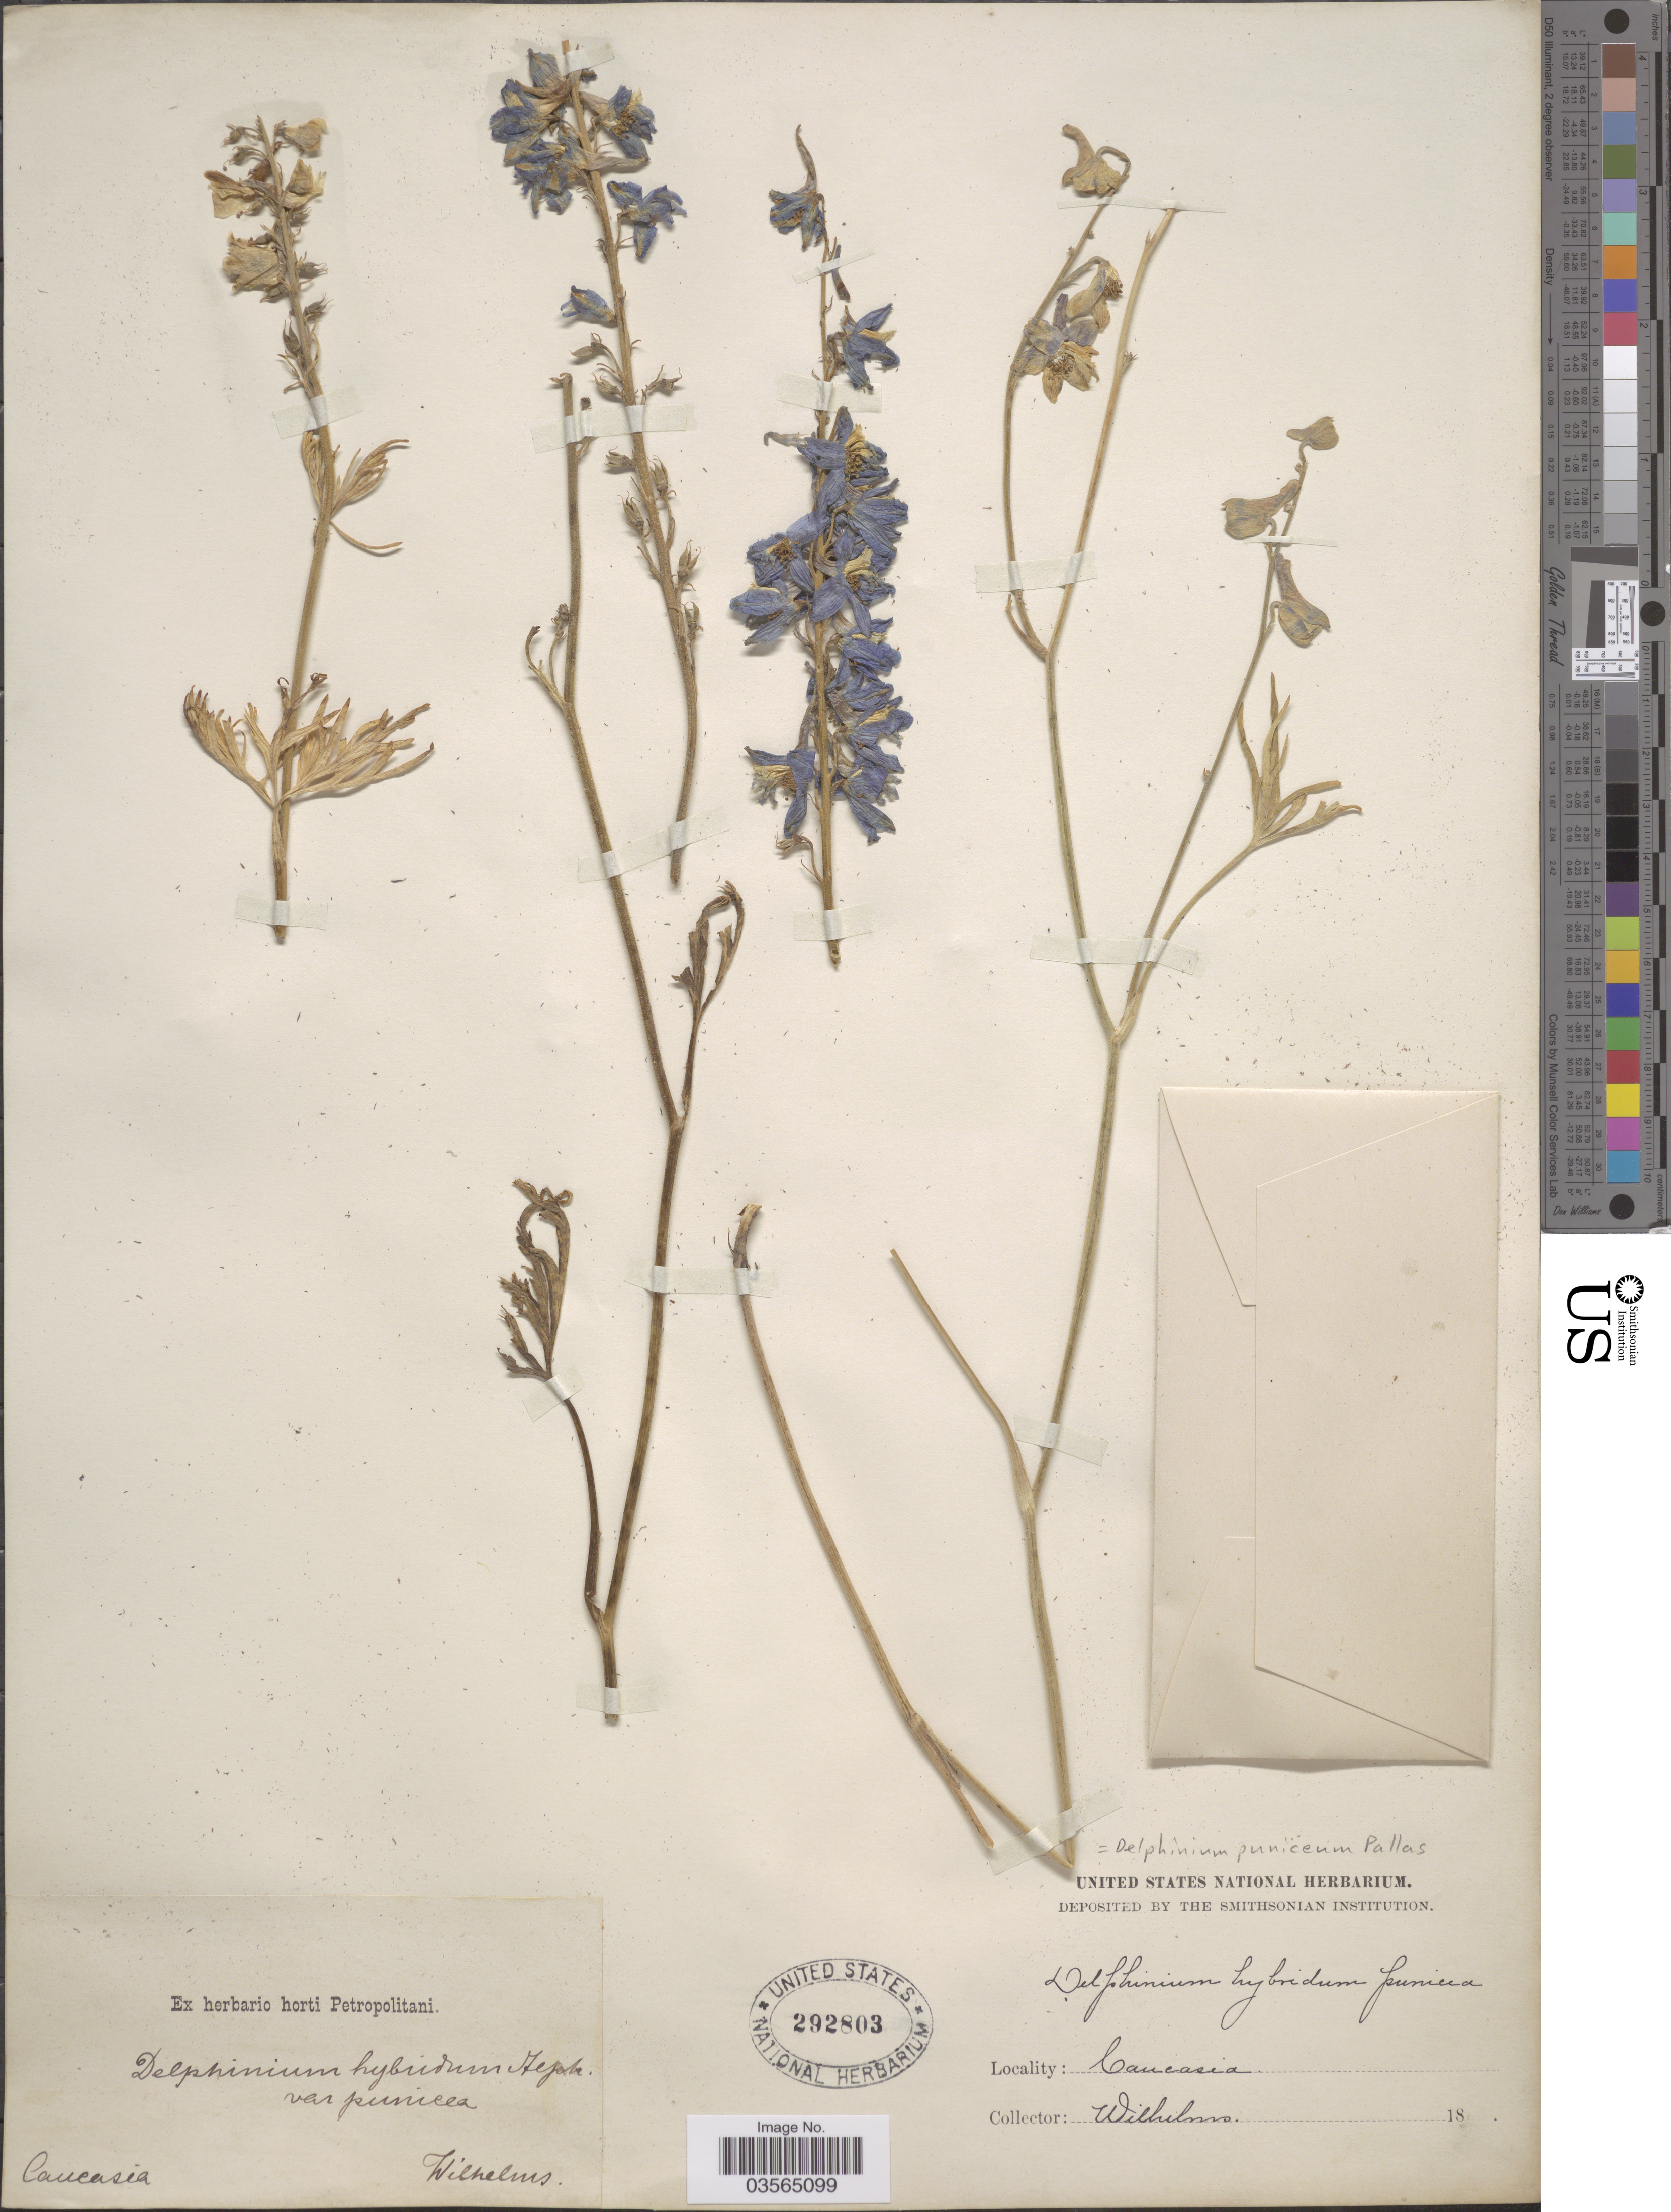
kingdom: Plantae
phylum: Tracheophyta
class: Magnoliopsida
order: Ranunculales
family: Ranunculaceae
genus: Delphinium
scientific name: Delphinium puniceum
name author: Pall.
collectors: C. Wilhelms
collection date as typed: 18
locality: Caucasia.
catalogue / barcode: US 292803